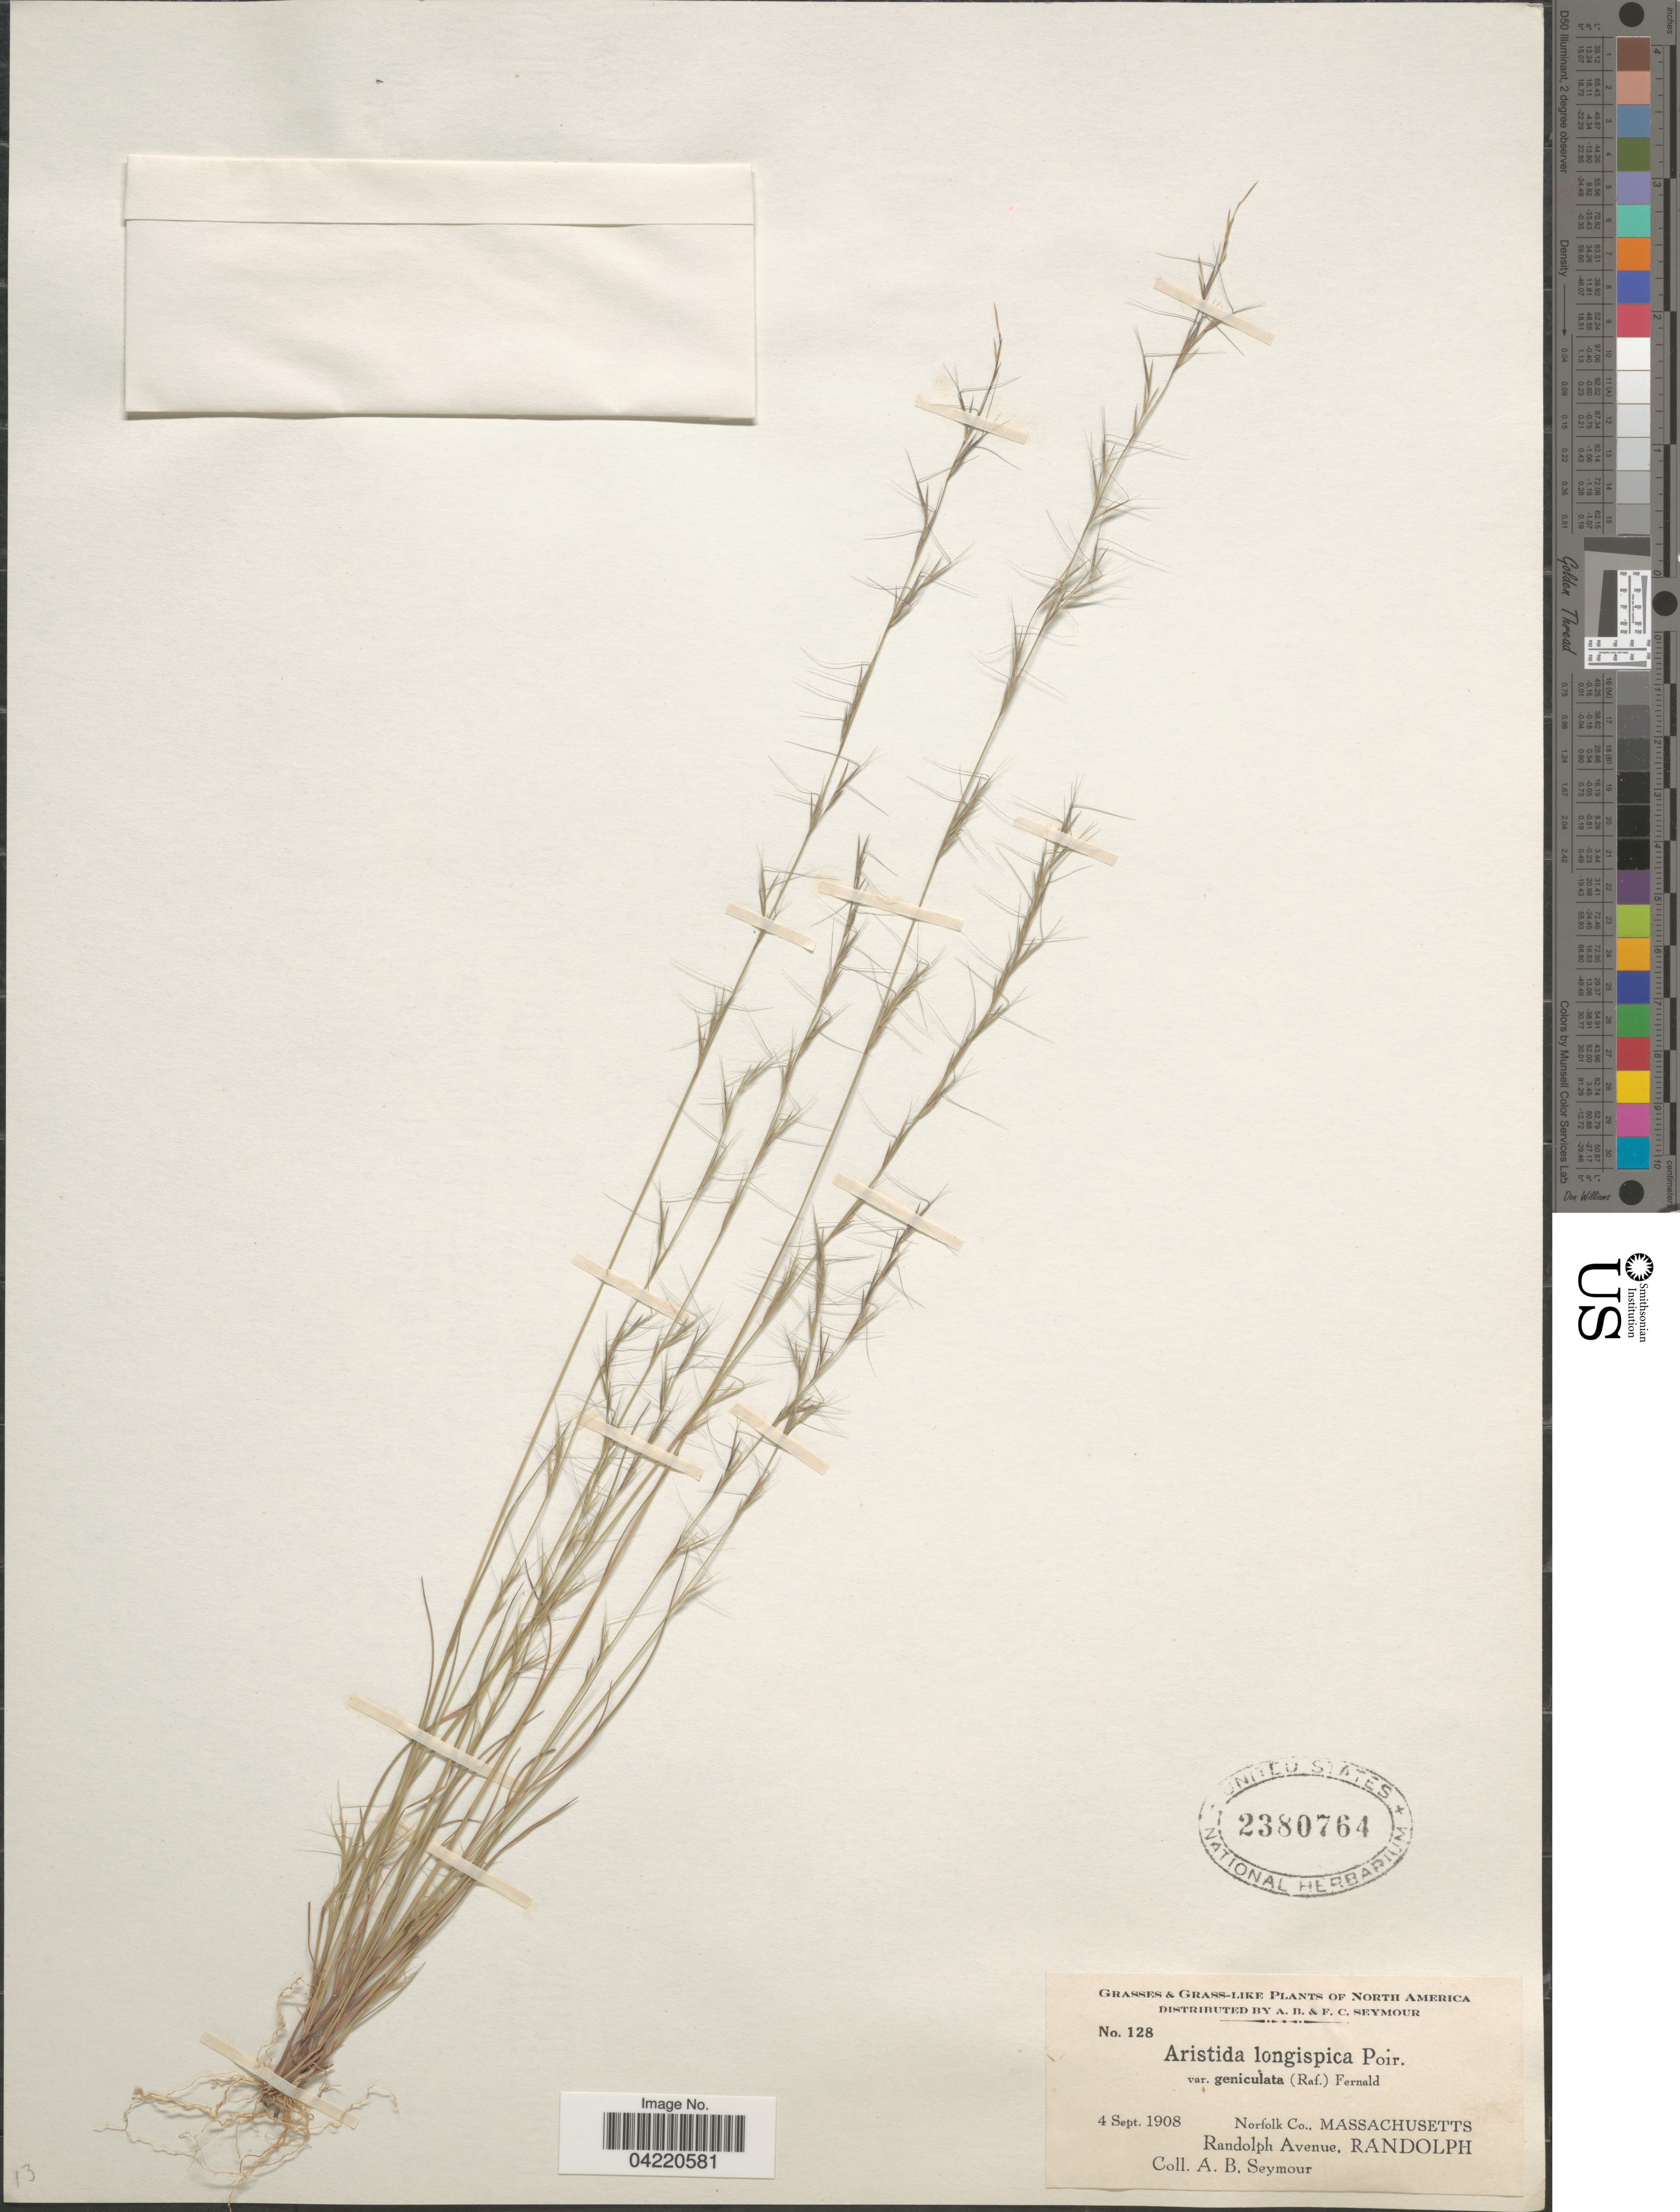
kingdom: Plantae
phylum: Tracheophyta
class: Liliopsida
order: Poales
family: Poaceae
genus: Aristida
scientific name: Aristida longespica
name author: Poir.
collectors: A. Seymour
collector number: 128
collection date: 1908-09-04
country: United States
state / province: Massachusetts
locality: Norfolk Co. Randolph Avenue, Randolph.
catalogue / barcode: US 2380764